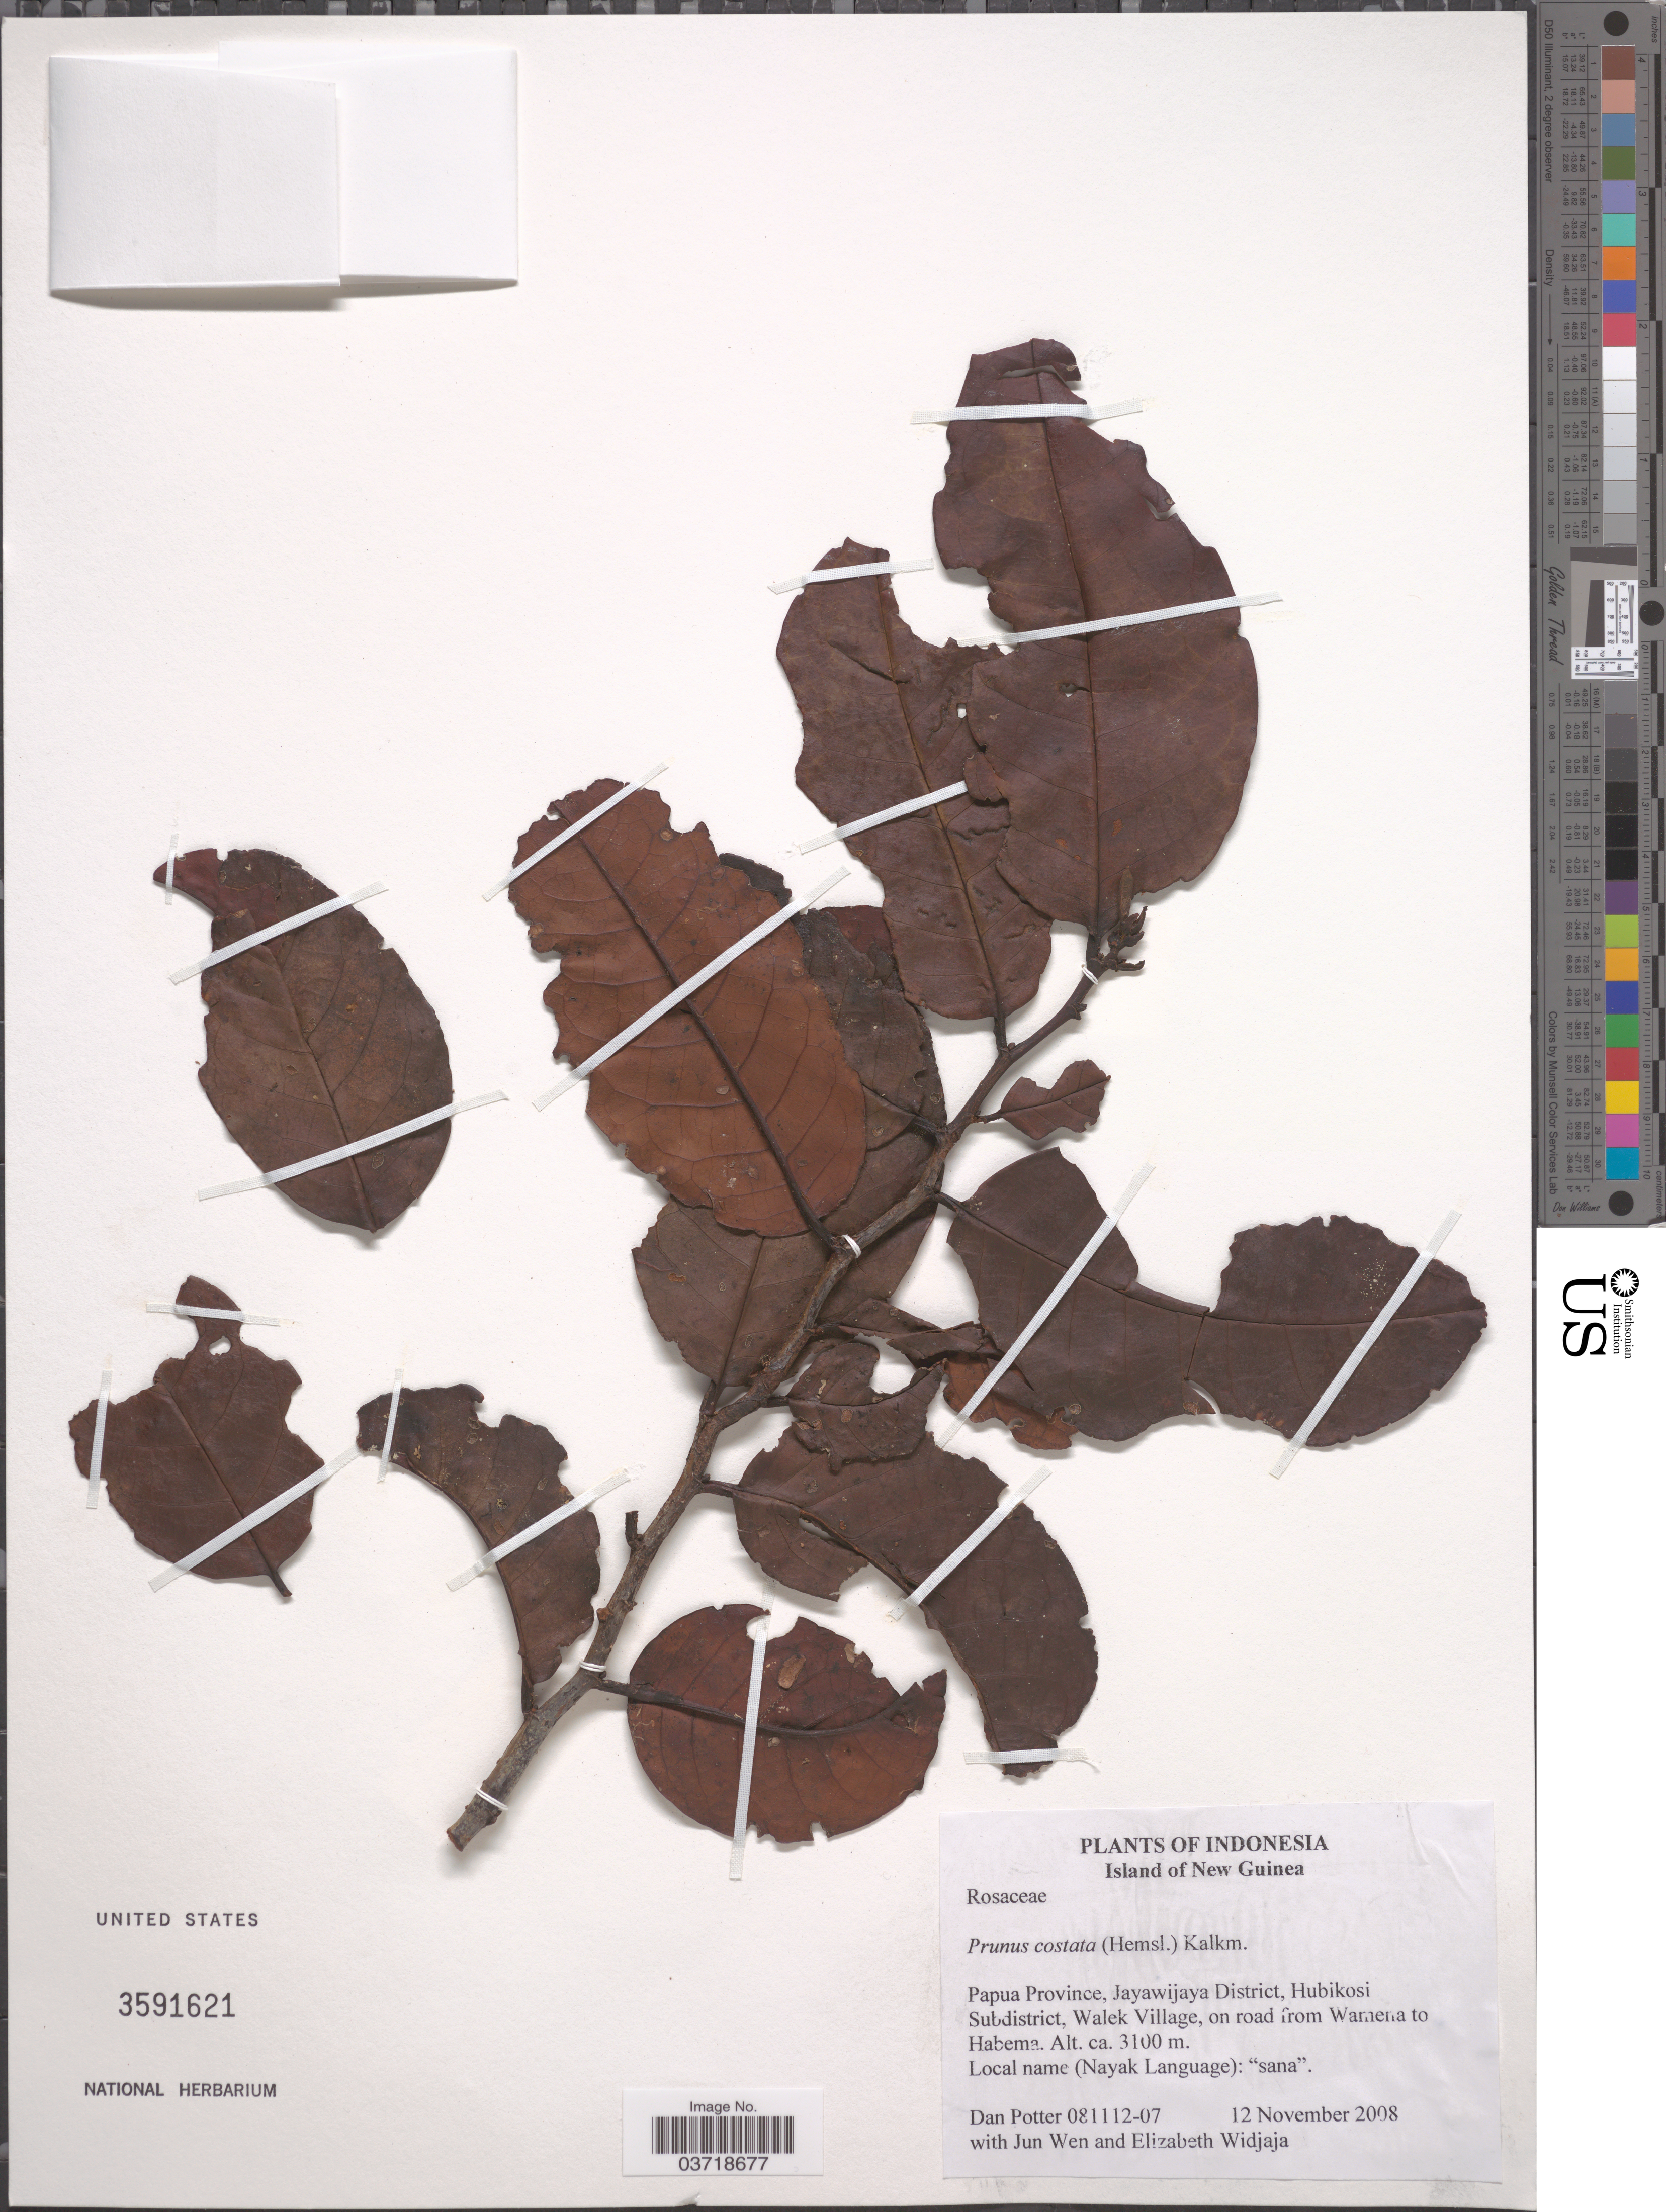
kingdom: Plantae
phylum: Tracheophyta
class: Magnoliopsida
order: Rosales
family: Rosaceae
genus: Prunus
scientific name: Prunus costata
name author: (Hemsl.) Kalkman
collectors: D. Potter, J. Wen & E. A. Widjaja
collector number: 081112-07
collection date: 2008-11-12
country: Indonesia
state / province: Papua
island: New Guinea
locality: Island of New Guinea. Jayawijaya District, Hubikosi Subdistrict, Walek Village, on road from Wamena to Habema.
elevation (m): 3100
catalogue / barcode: US 3591621